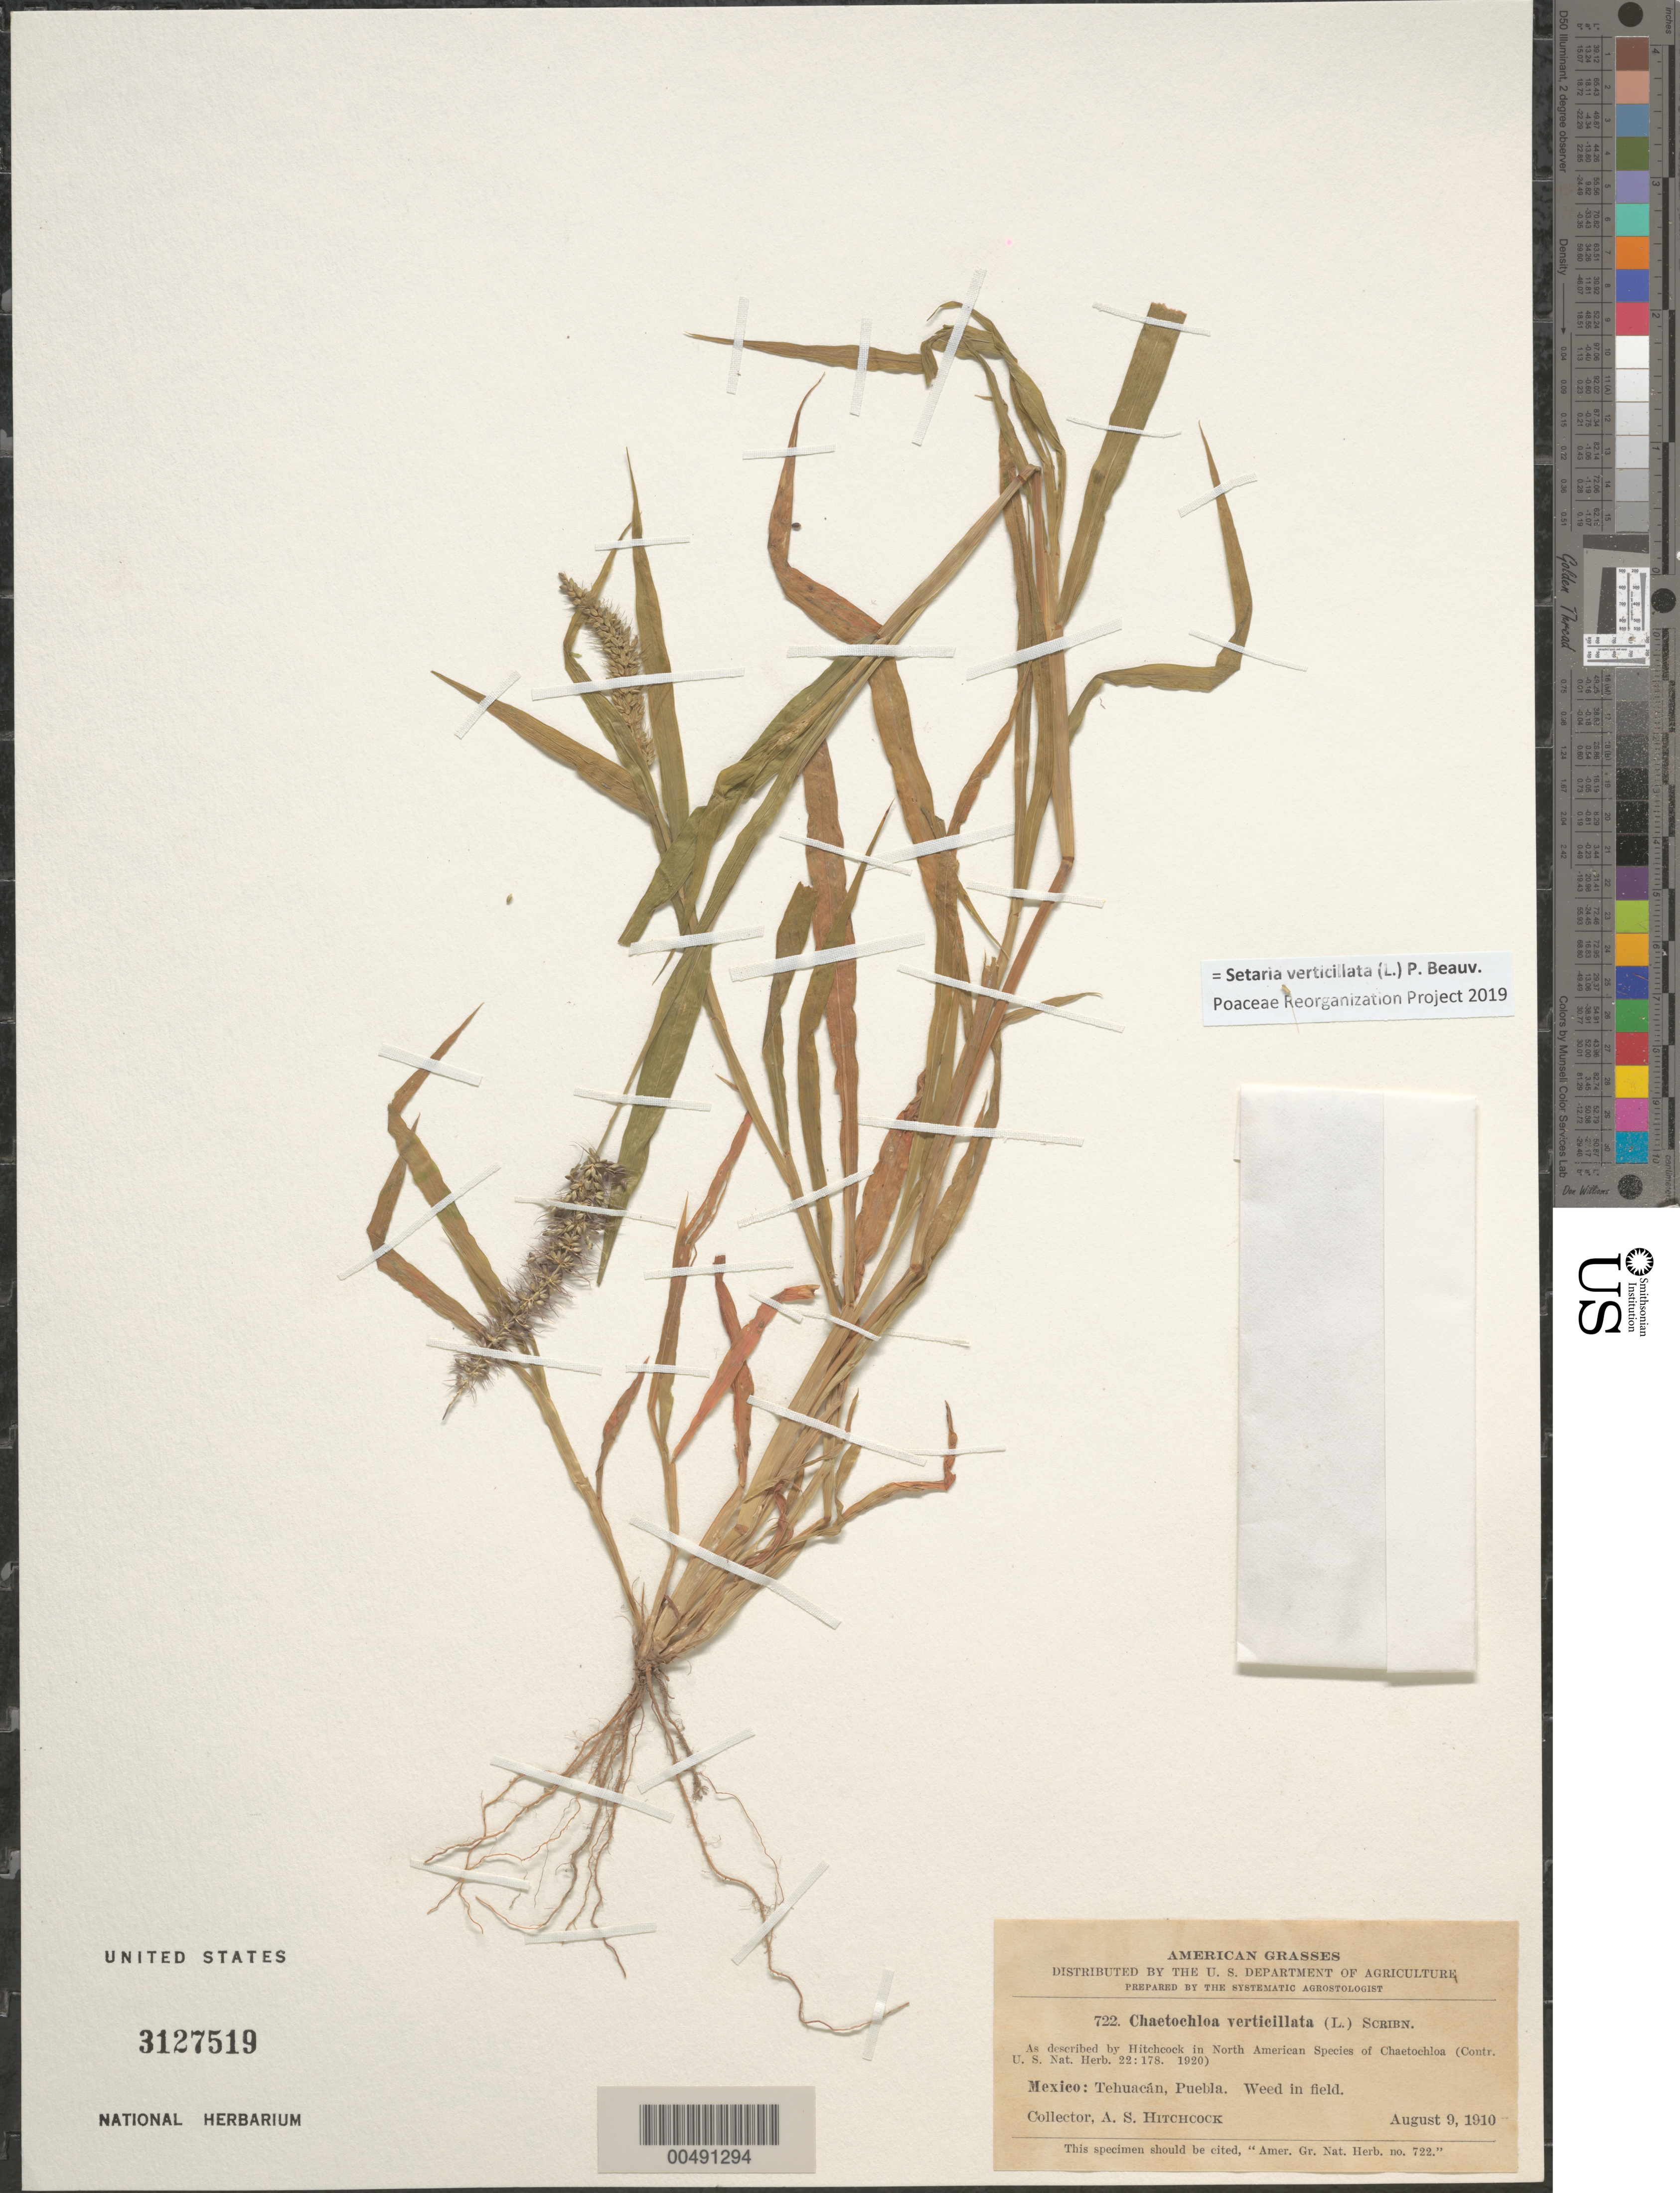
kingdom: Plantae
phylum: Tracheophyta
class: Liliopsida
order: Poales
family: Poaceae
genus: Setaria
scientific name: Setaria verticillata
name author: (L.) P. Beauv.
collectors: A. S. Hitchcock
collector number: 722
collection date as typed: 9 Aug 1910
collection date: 1910-08-09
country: Mexico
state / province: Puebla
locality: Tehuacán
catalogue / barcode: US 3127519